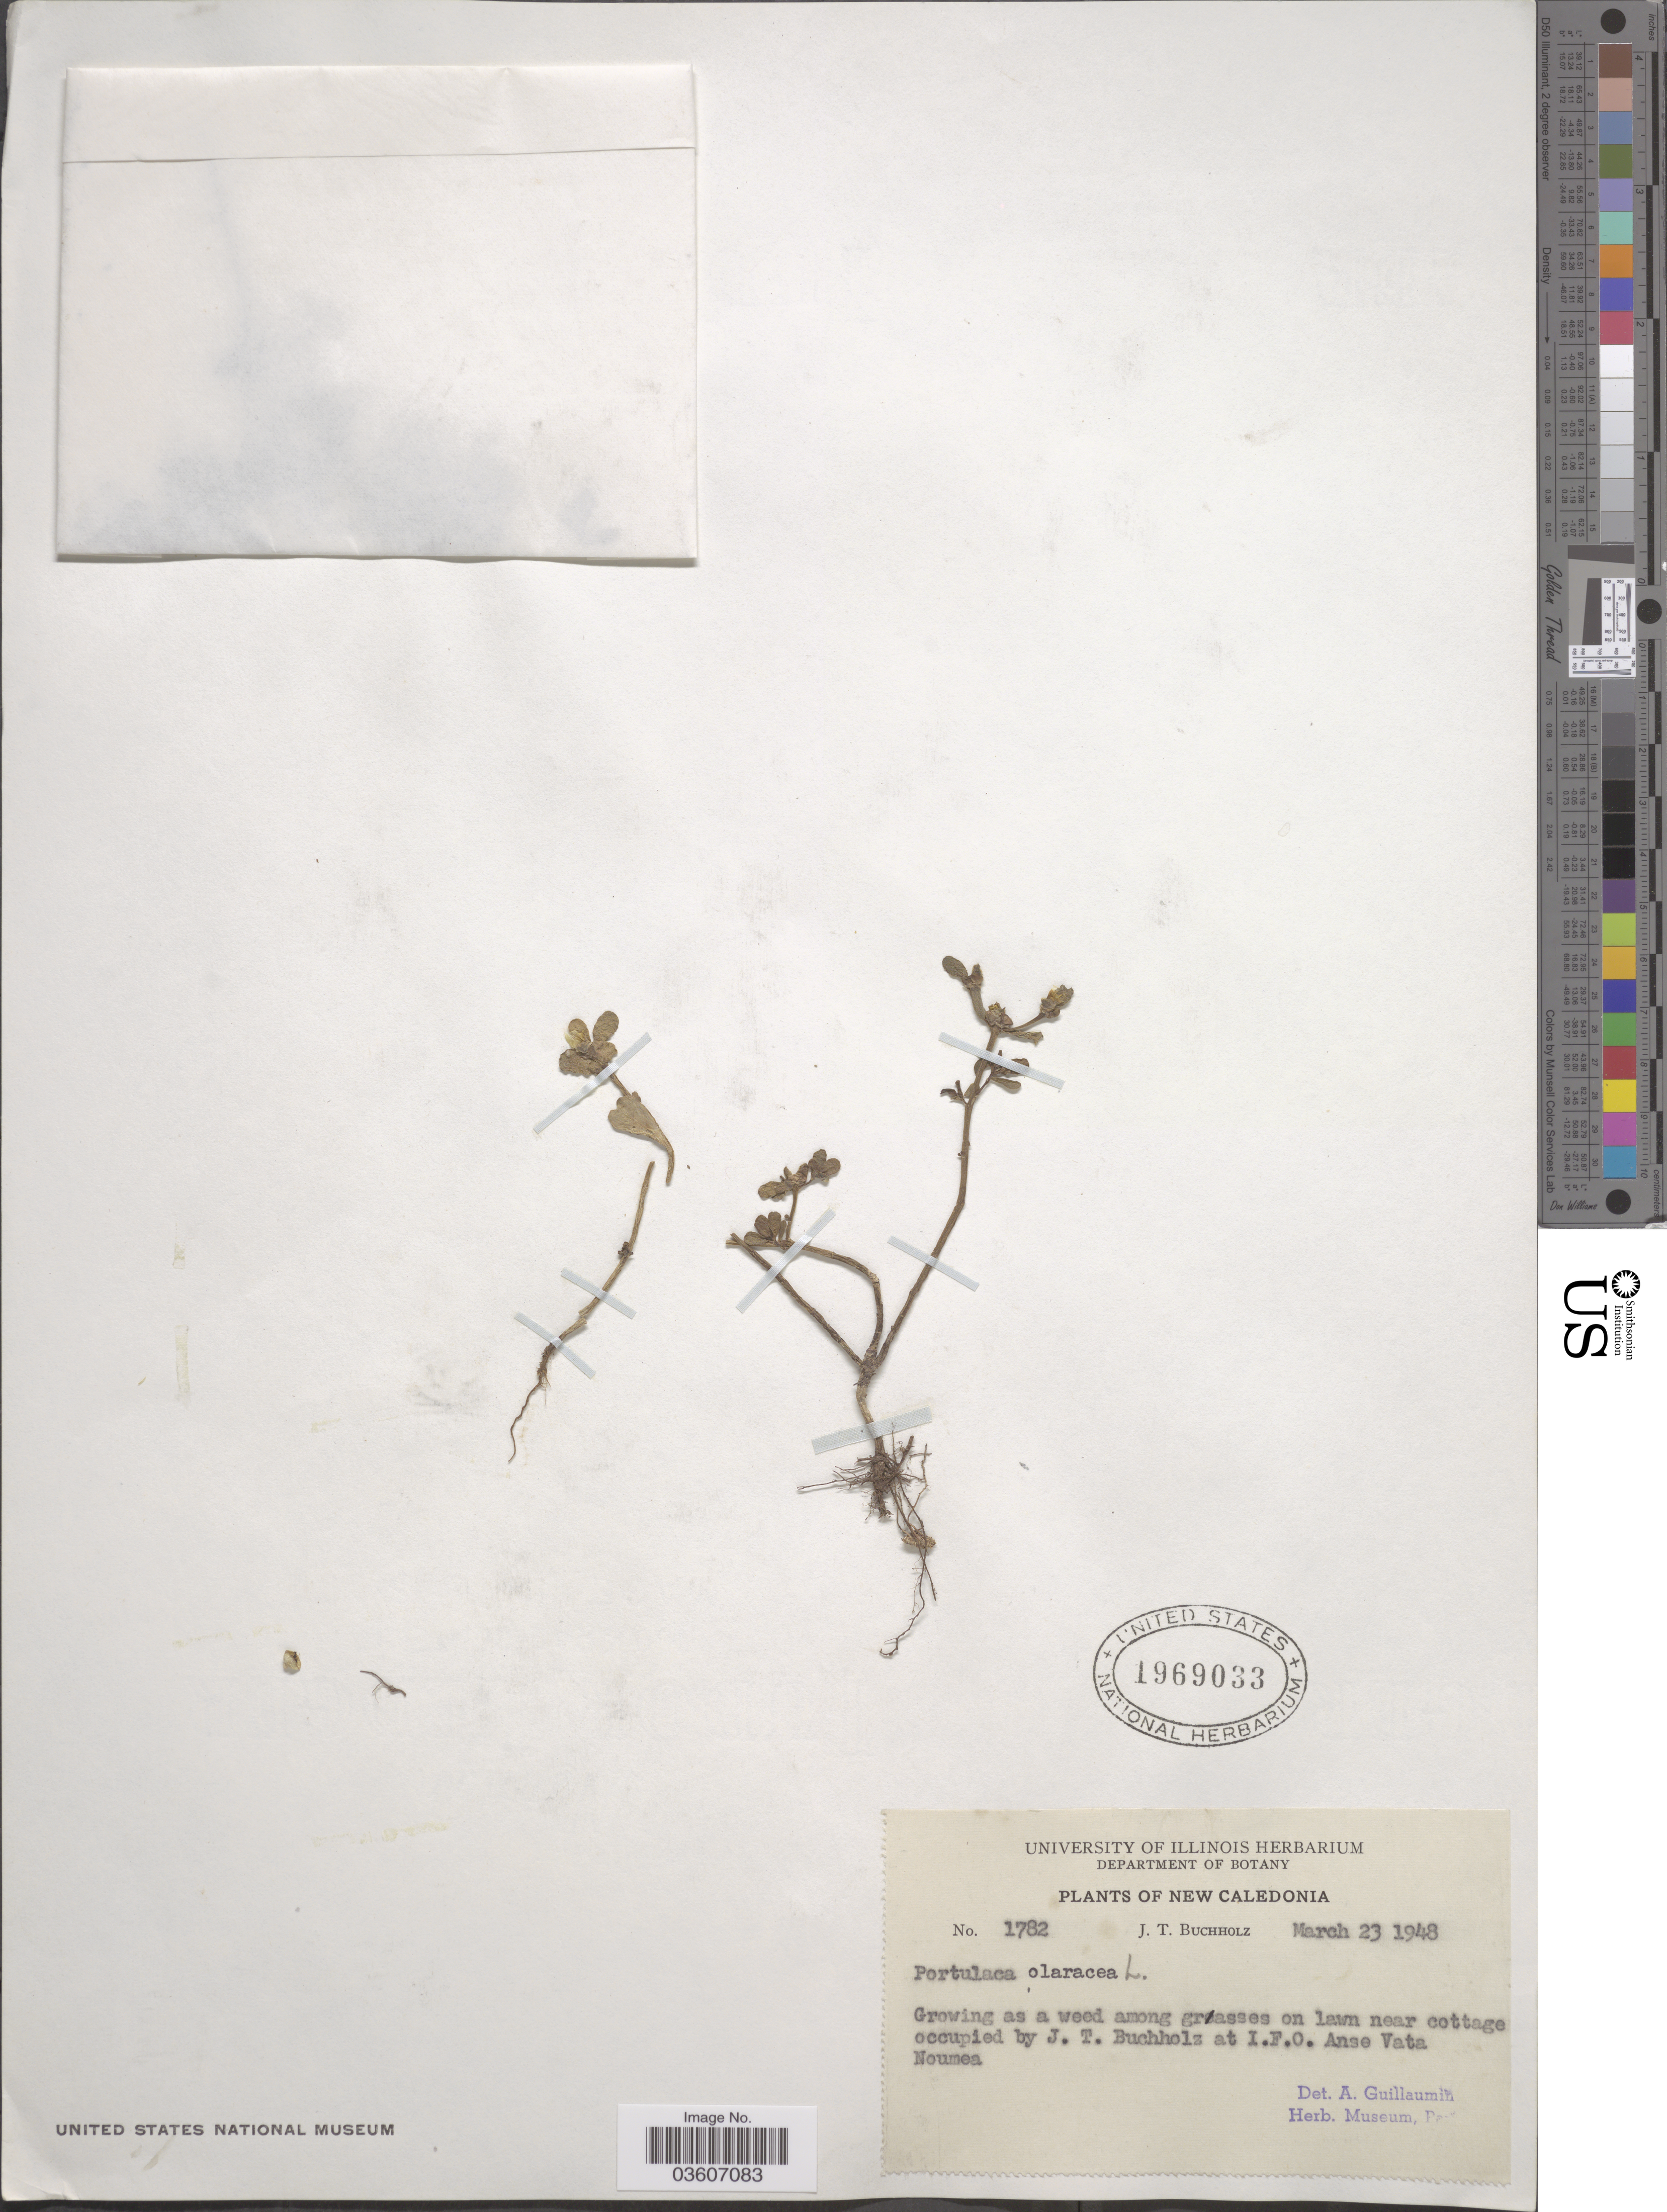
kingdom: Plantae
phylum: Tracheophyta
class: Magnoliopsida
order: Caryophyllales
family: Portulacaceae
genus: Portulaca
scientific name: Portulaca oleracea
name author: L.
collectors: J. T. Buchholz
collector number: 1782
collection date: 1948-03-23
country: New Caledonia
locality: On lawn near cottage occupied by J. T. Buchholz at I. F. O. Anse Vata Noumea.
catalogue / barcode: US 1969033